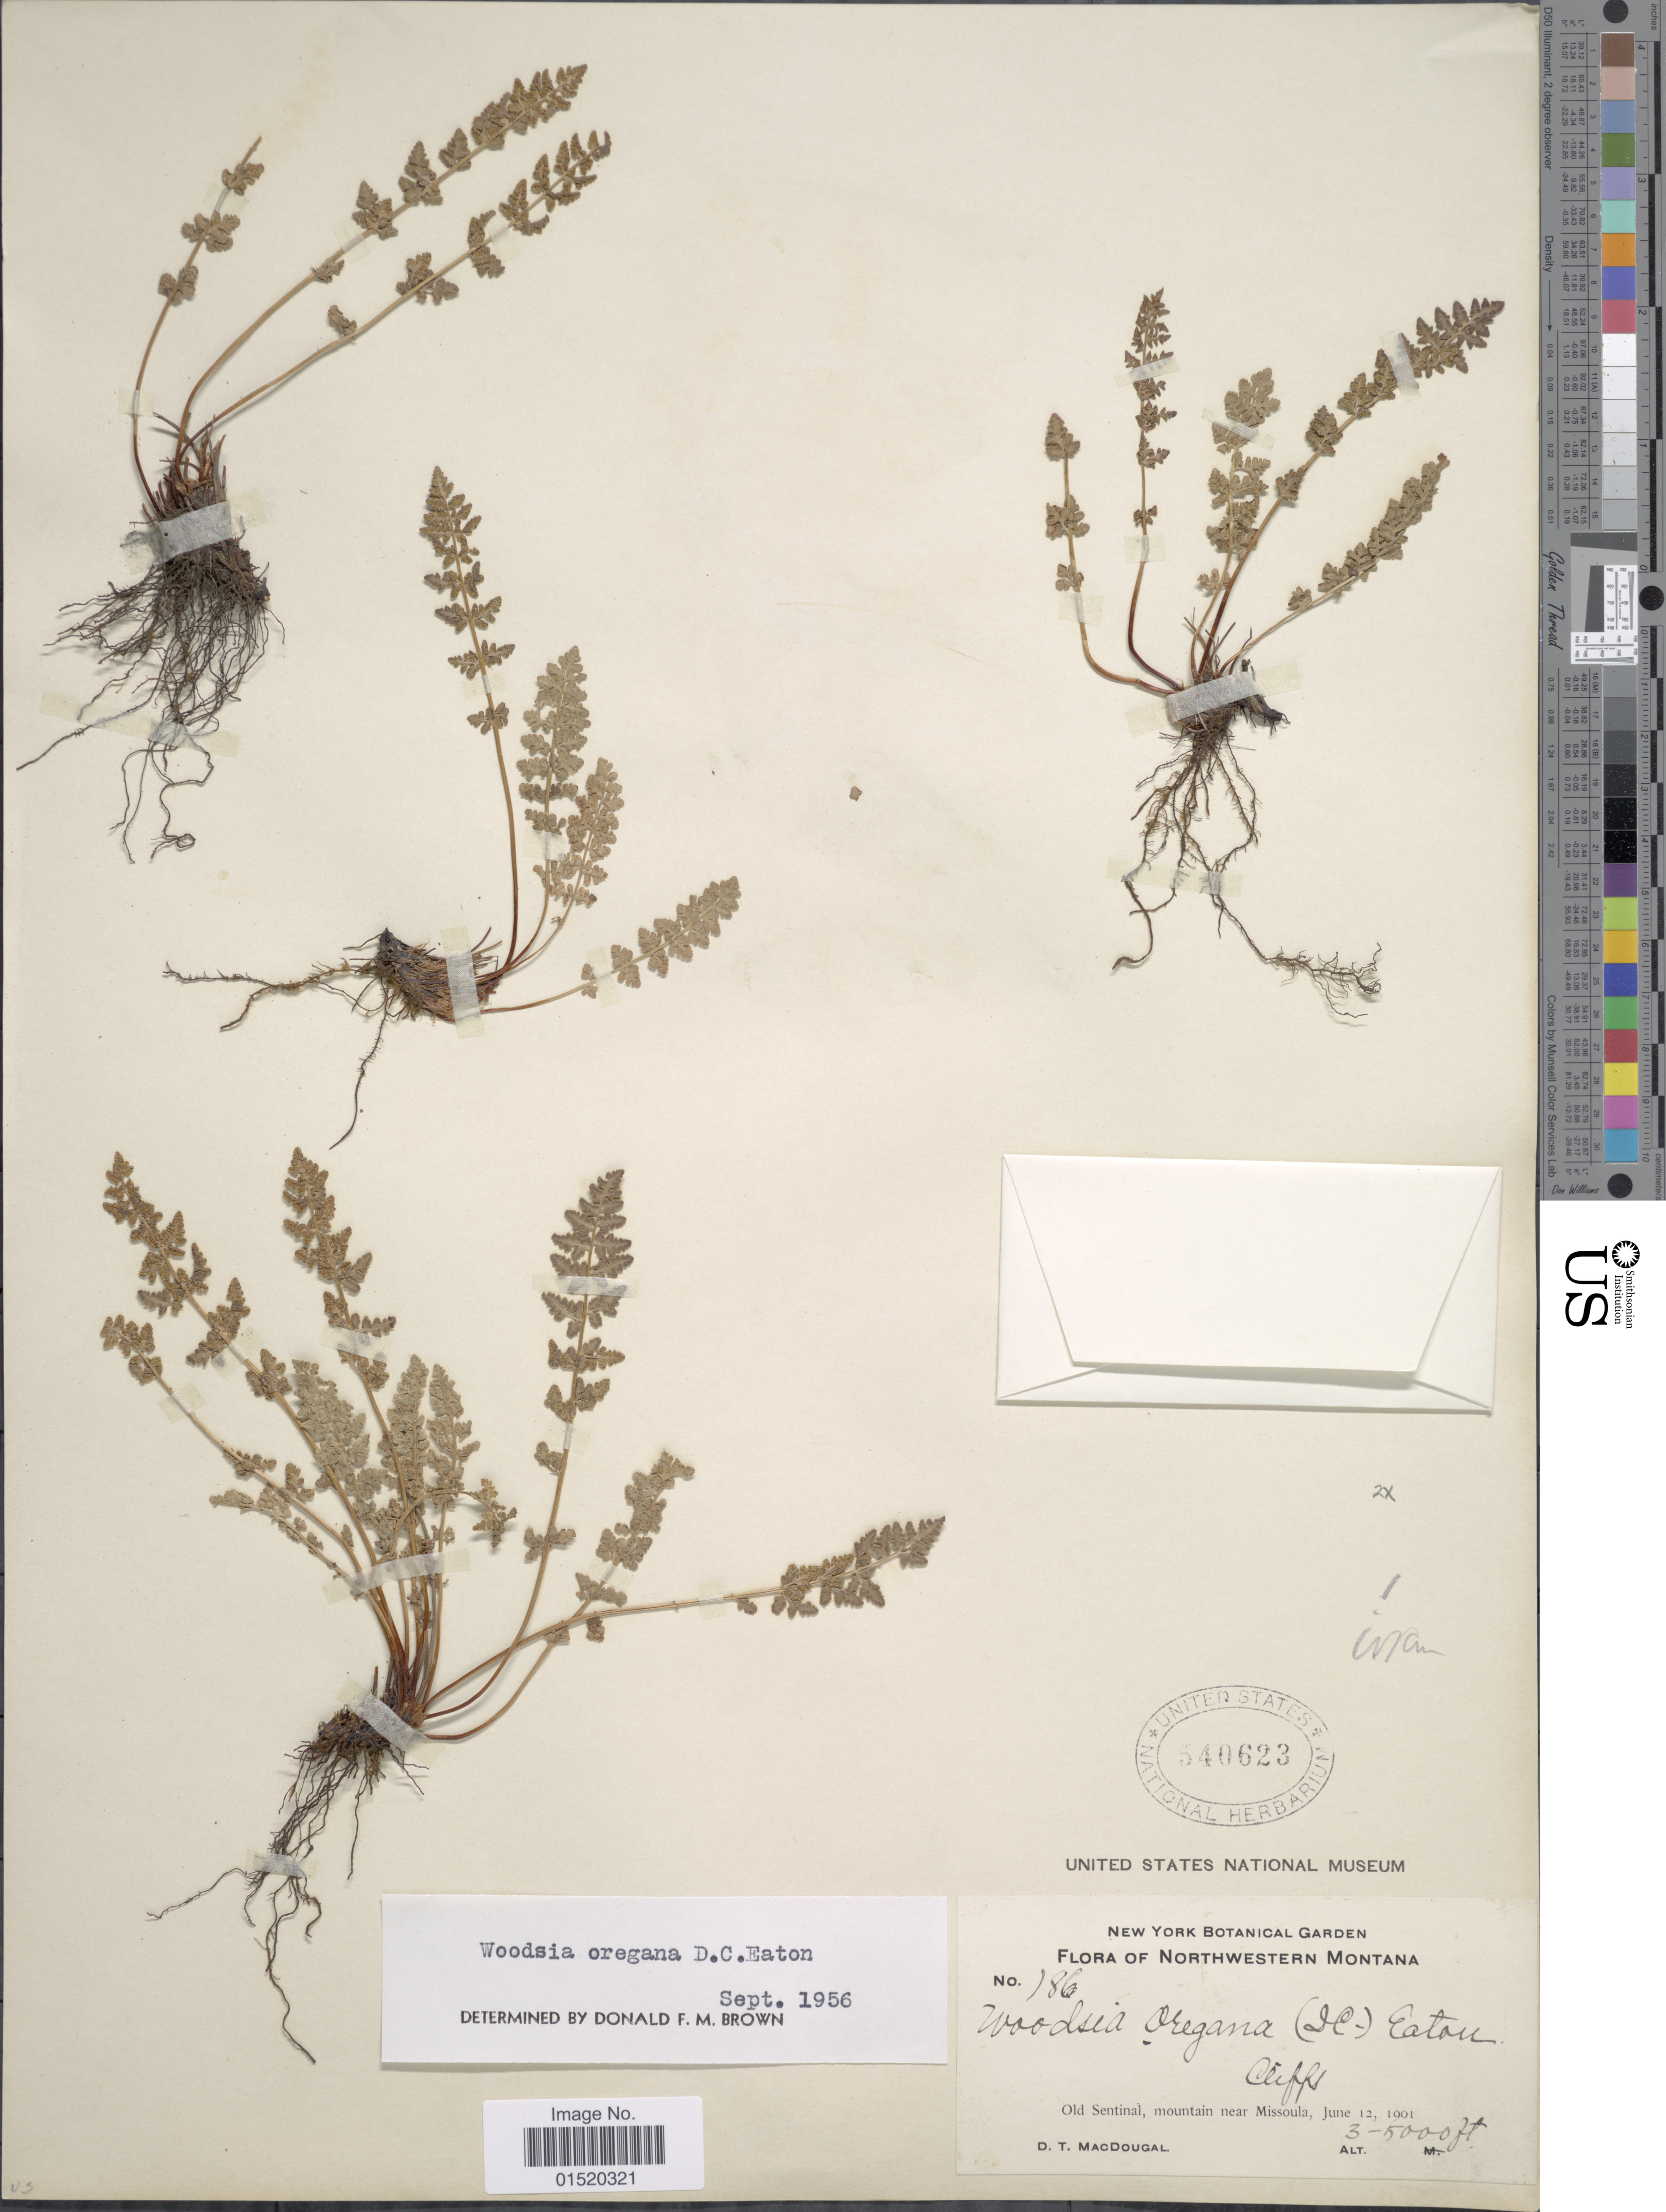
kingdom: Plantae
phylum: Tracheophyta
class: Polypodiopsida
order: Polypodiales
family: Woodsiaceae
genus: Woodsia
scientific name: Woodsia oregana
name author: D.C. Eaton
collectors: D. T. MacDougal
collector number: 186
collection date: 1901-06-12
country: United States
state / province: Montana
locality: Northwestern Montana, Old Sentinal, mountain near Missoula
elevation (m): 914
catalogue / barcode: US 540623